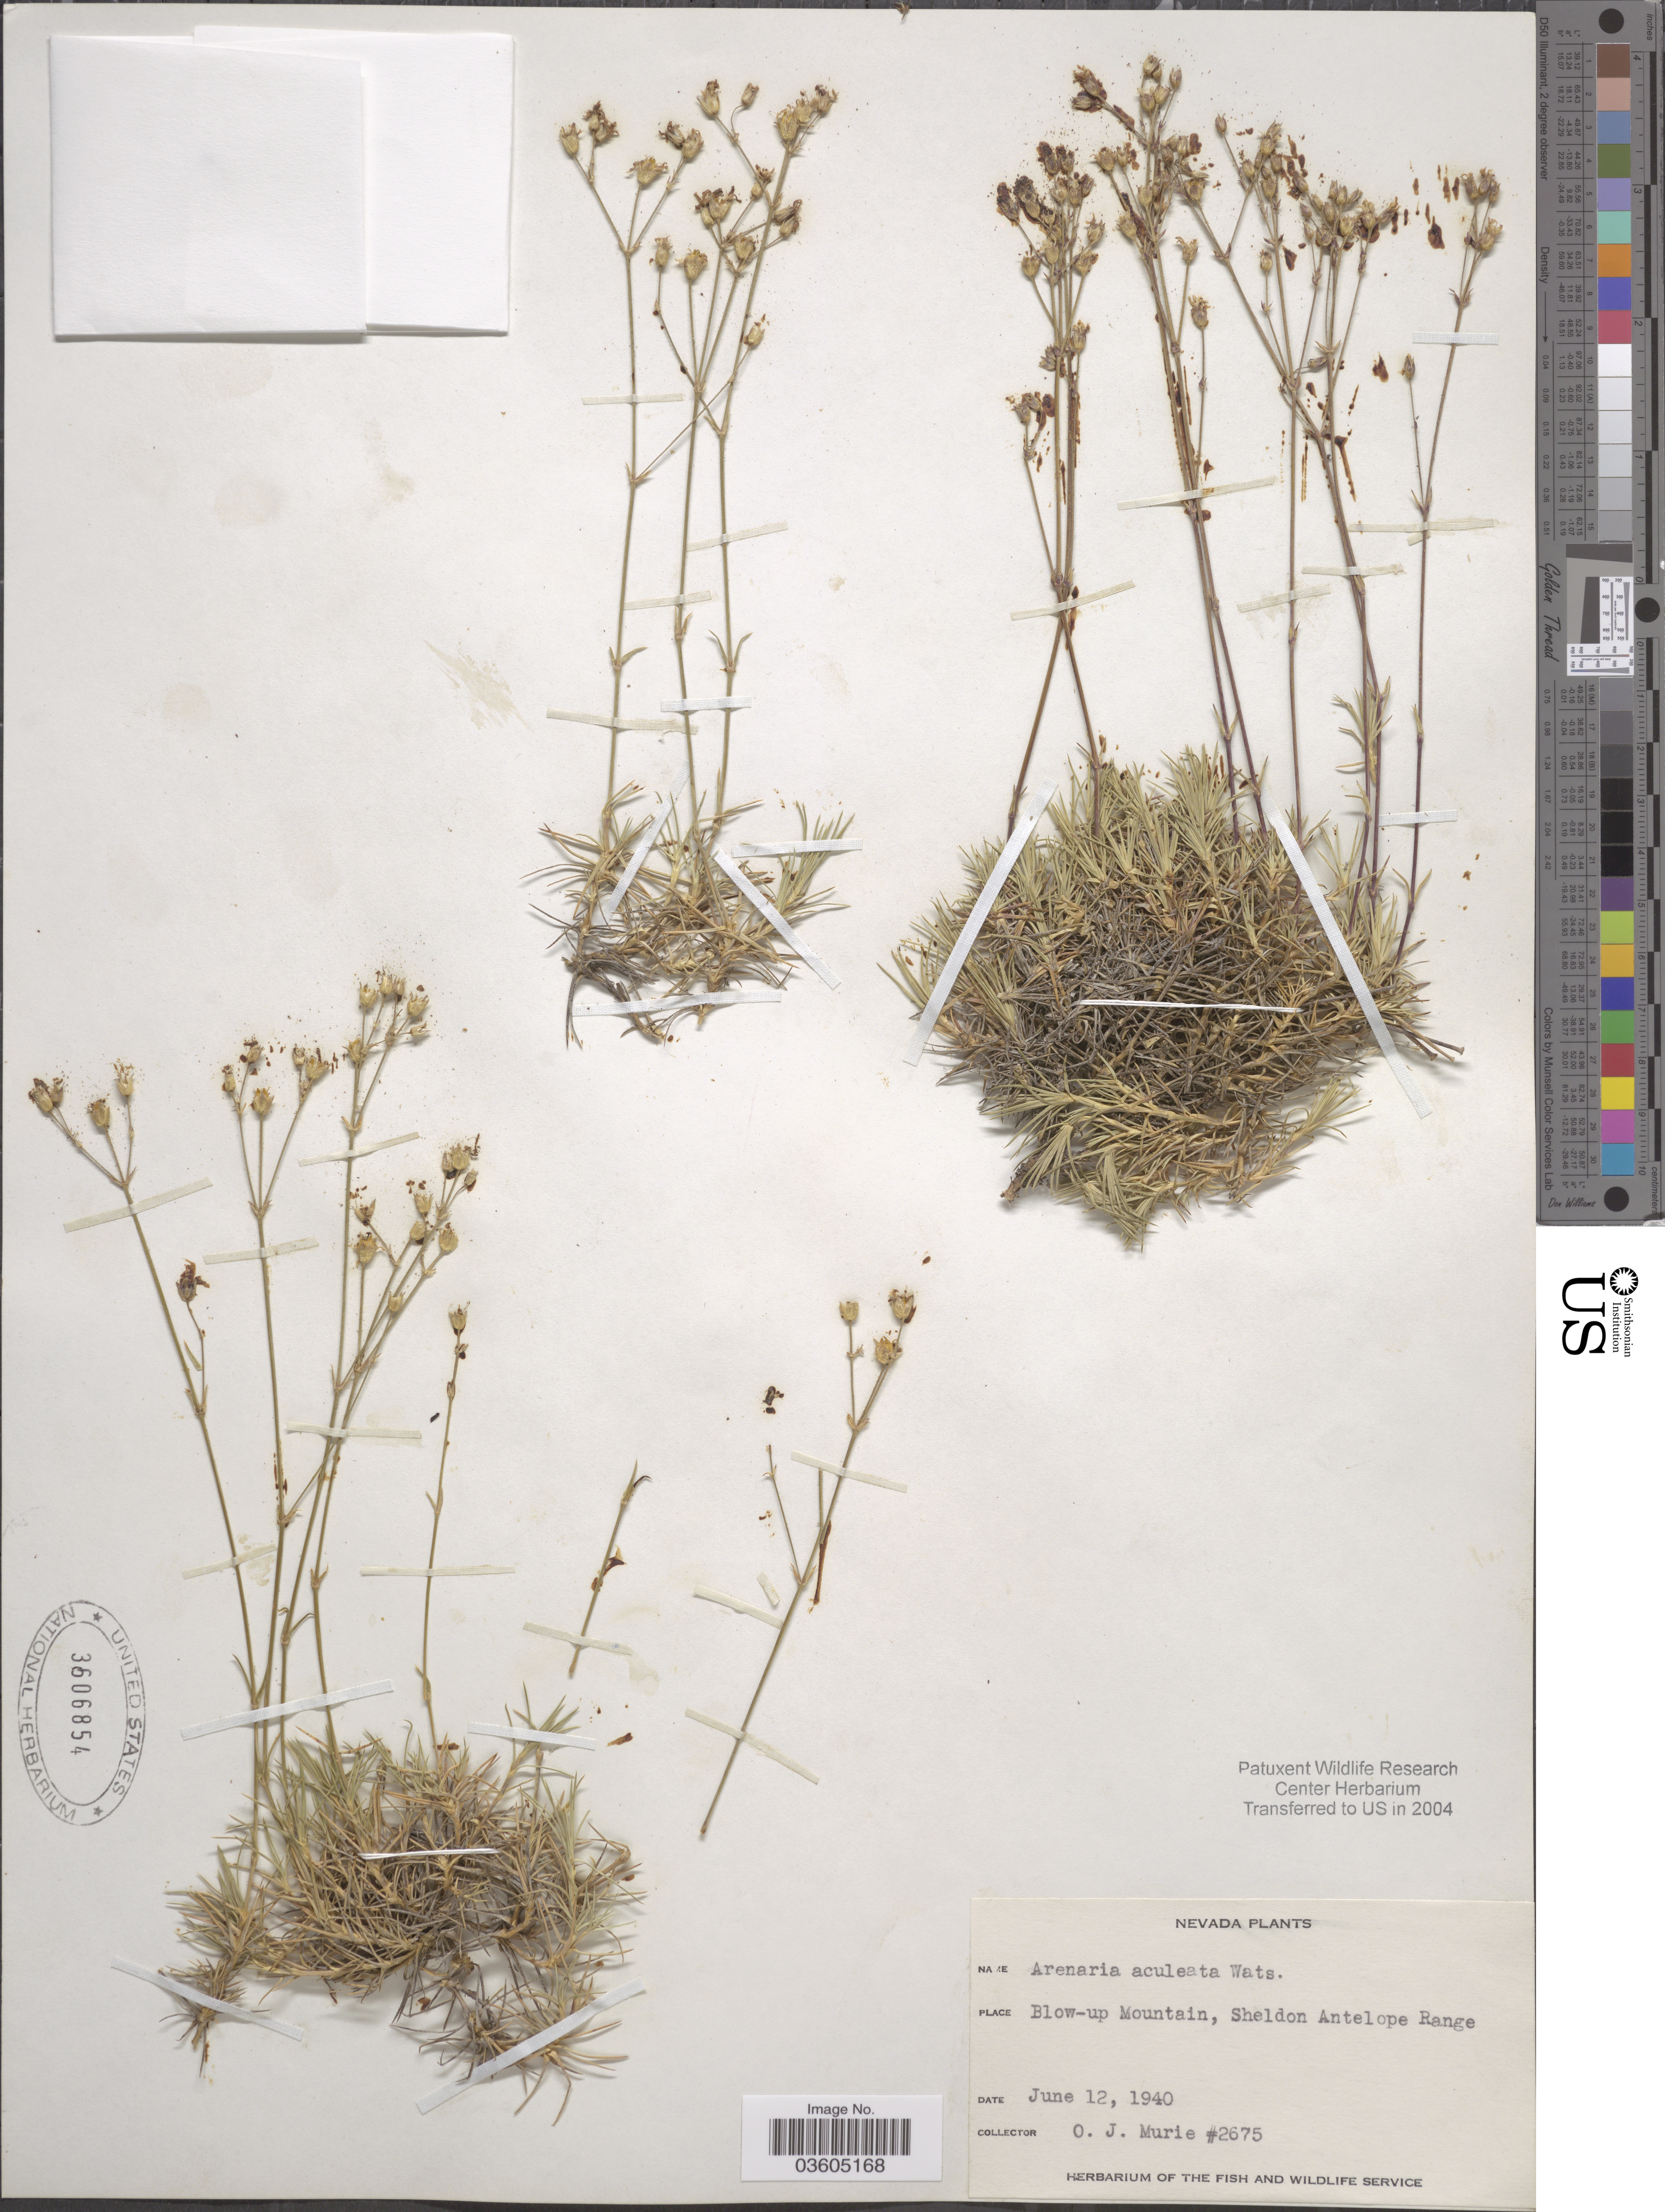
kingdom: Plantae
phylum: Tracheophyta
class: Magnoliopsida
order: Caryophyllales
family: Caryophyllaceae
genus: Eremogone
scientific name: Eremogone aculeata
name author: (S. Watson) Ikonn.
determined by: U.S. National Herbarium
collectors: O. Murie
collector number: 2675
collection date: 1940-06-12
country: United States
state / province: Nevada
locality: Blow-up Mountain, Sheldon Antelope Range.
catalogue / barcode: US 3606854